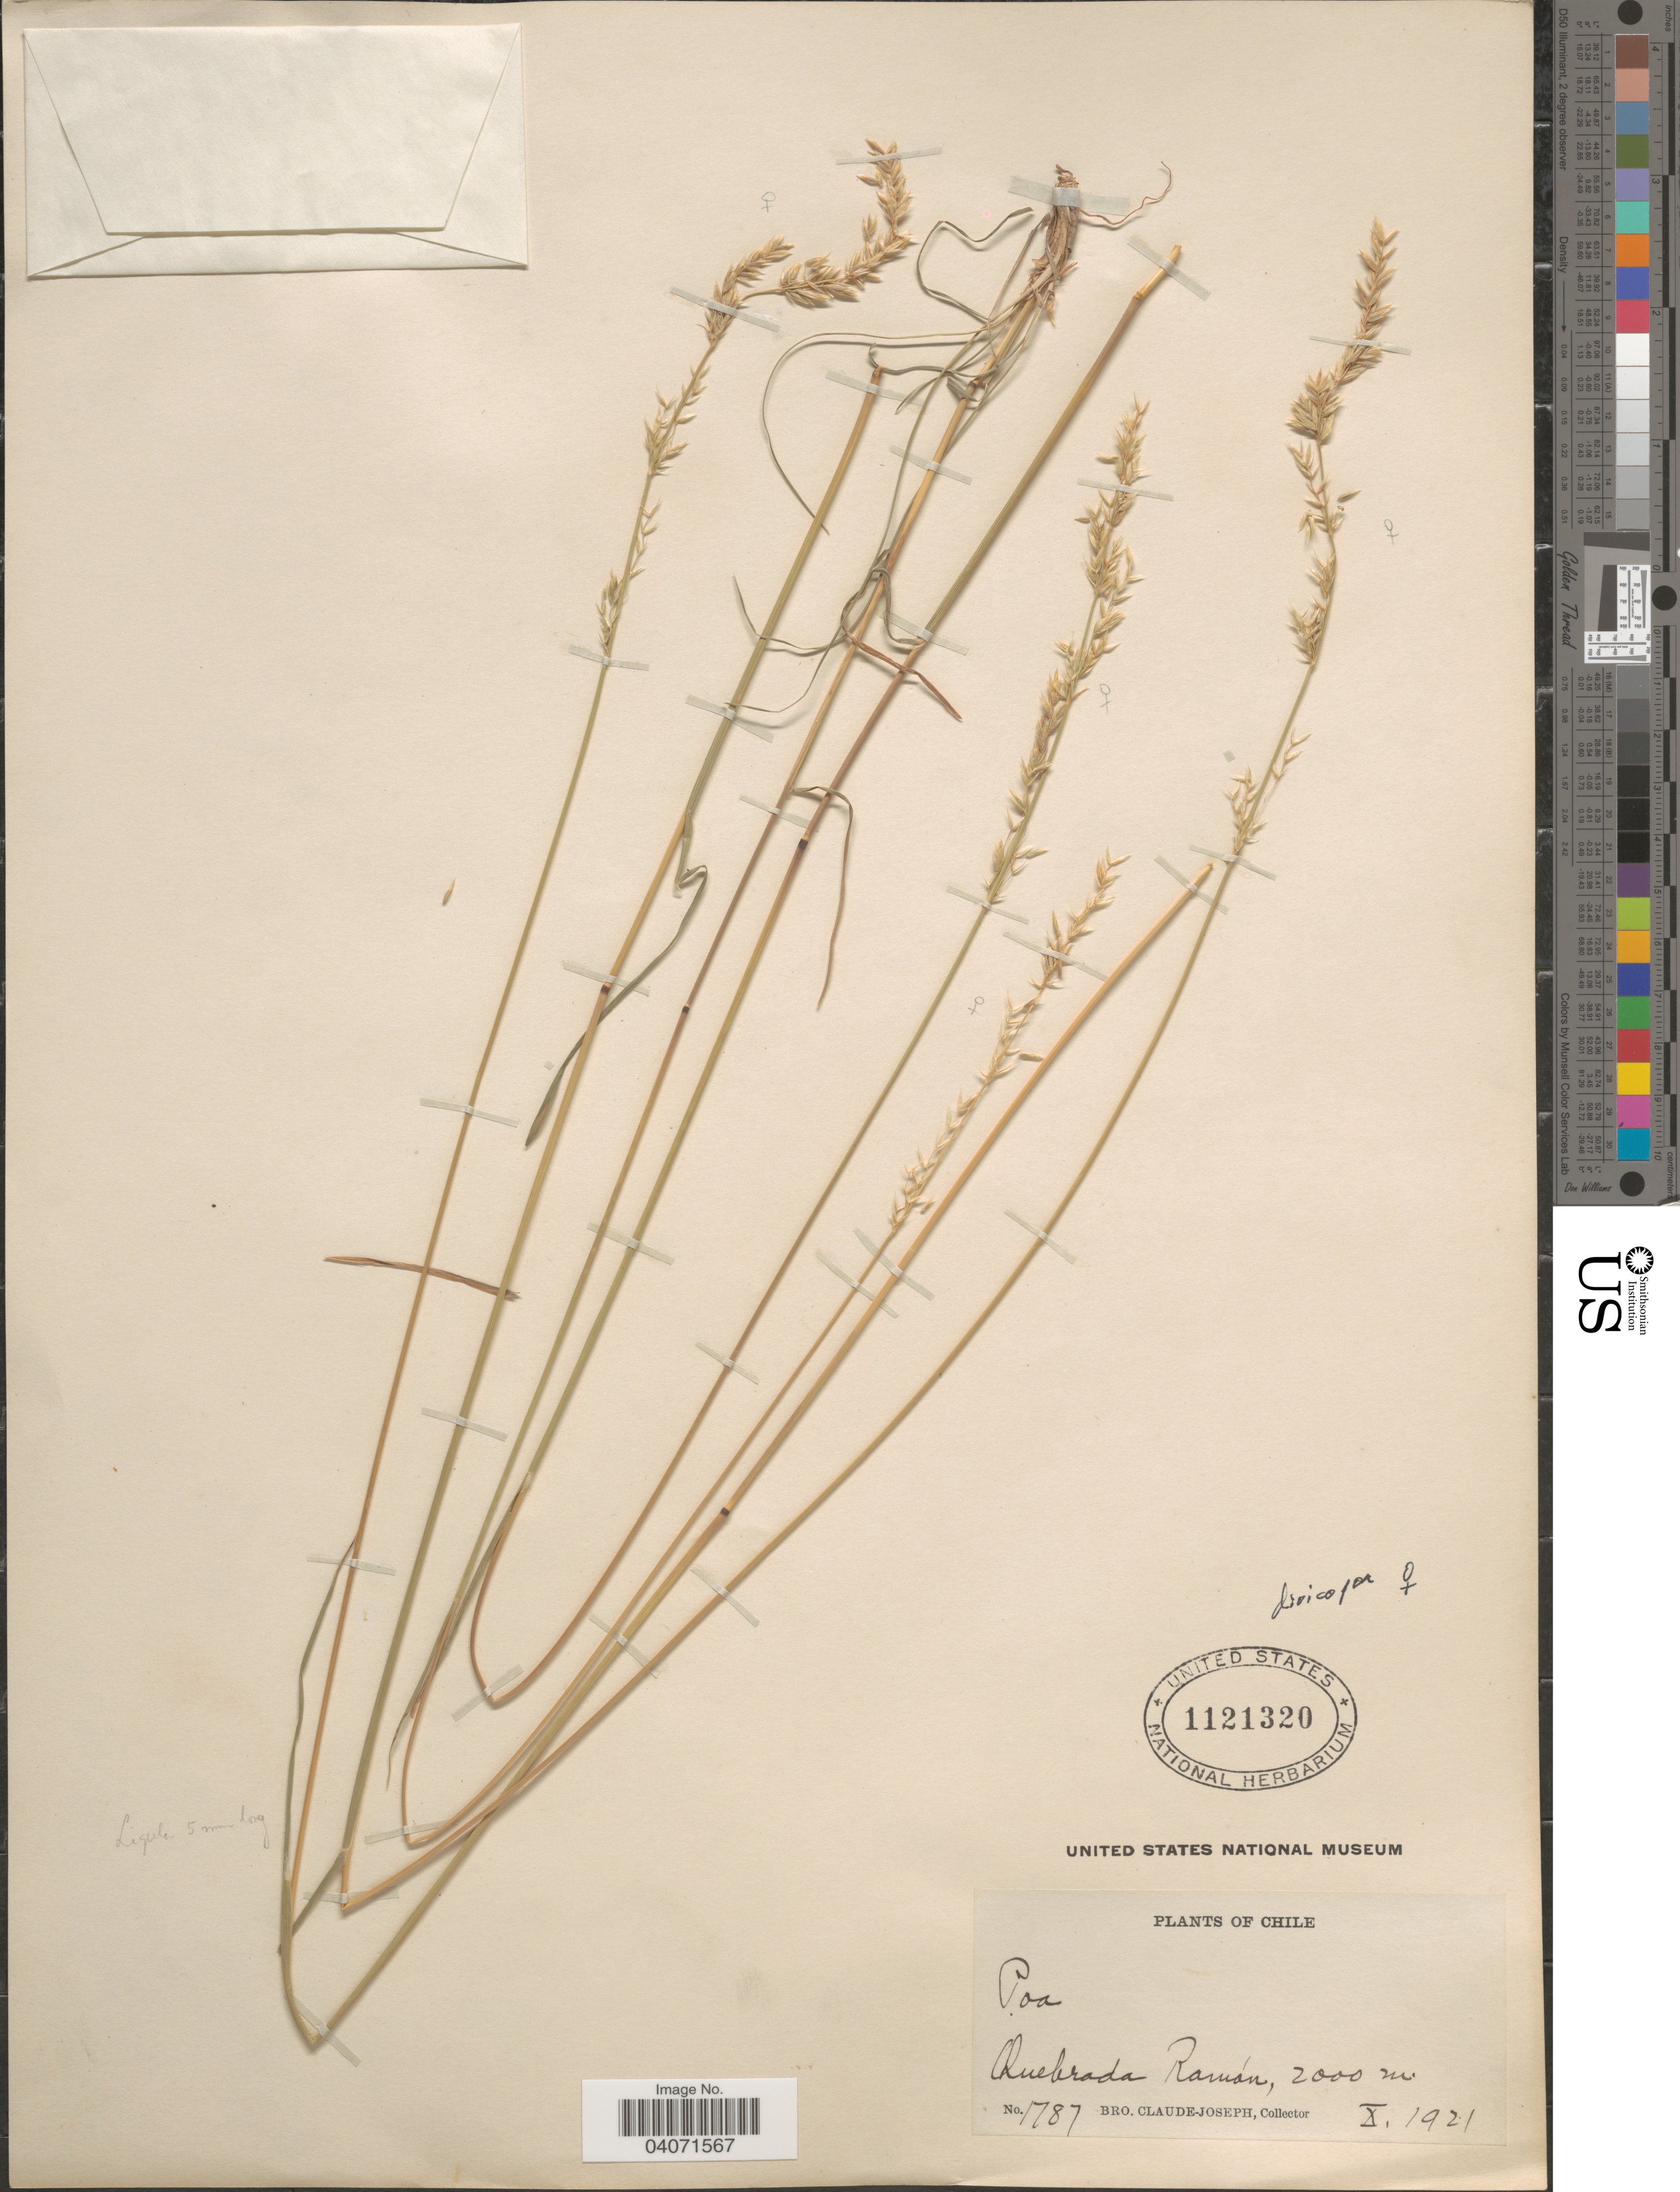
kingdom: Plantae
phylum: Tracheophyta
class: Liliopsida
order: Poales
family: Poaceae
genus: Poa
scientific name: Poa sp.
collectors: Bro. Claude-Joseph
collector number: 1787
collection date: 1921-10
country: Chile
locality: Quebrada Ramón.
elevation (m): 2000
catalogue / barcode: US 1121320